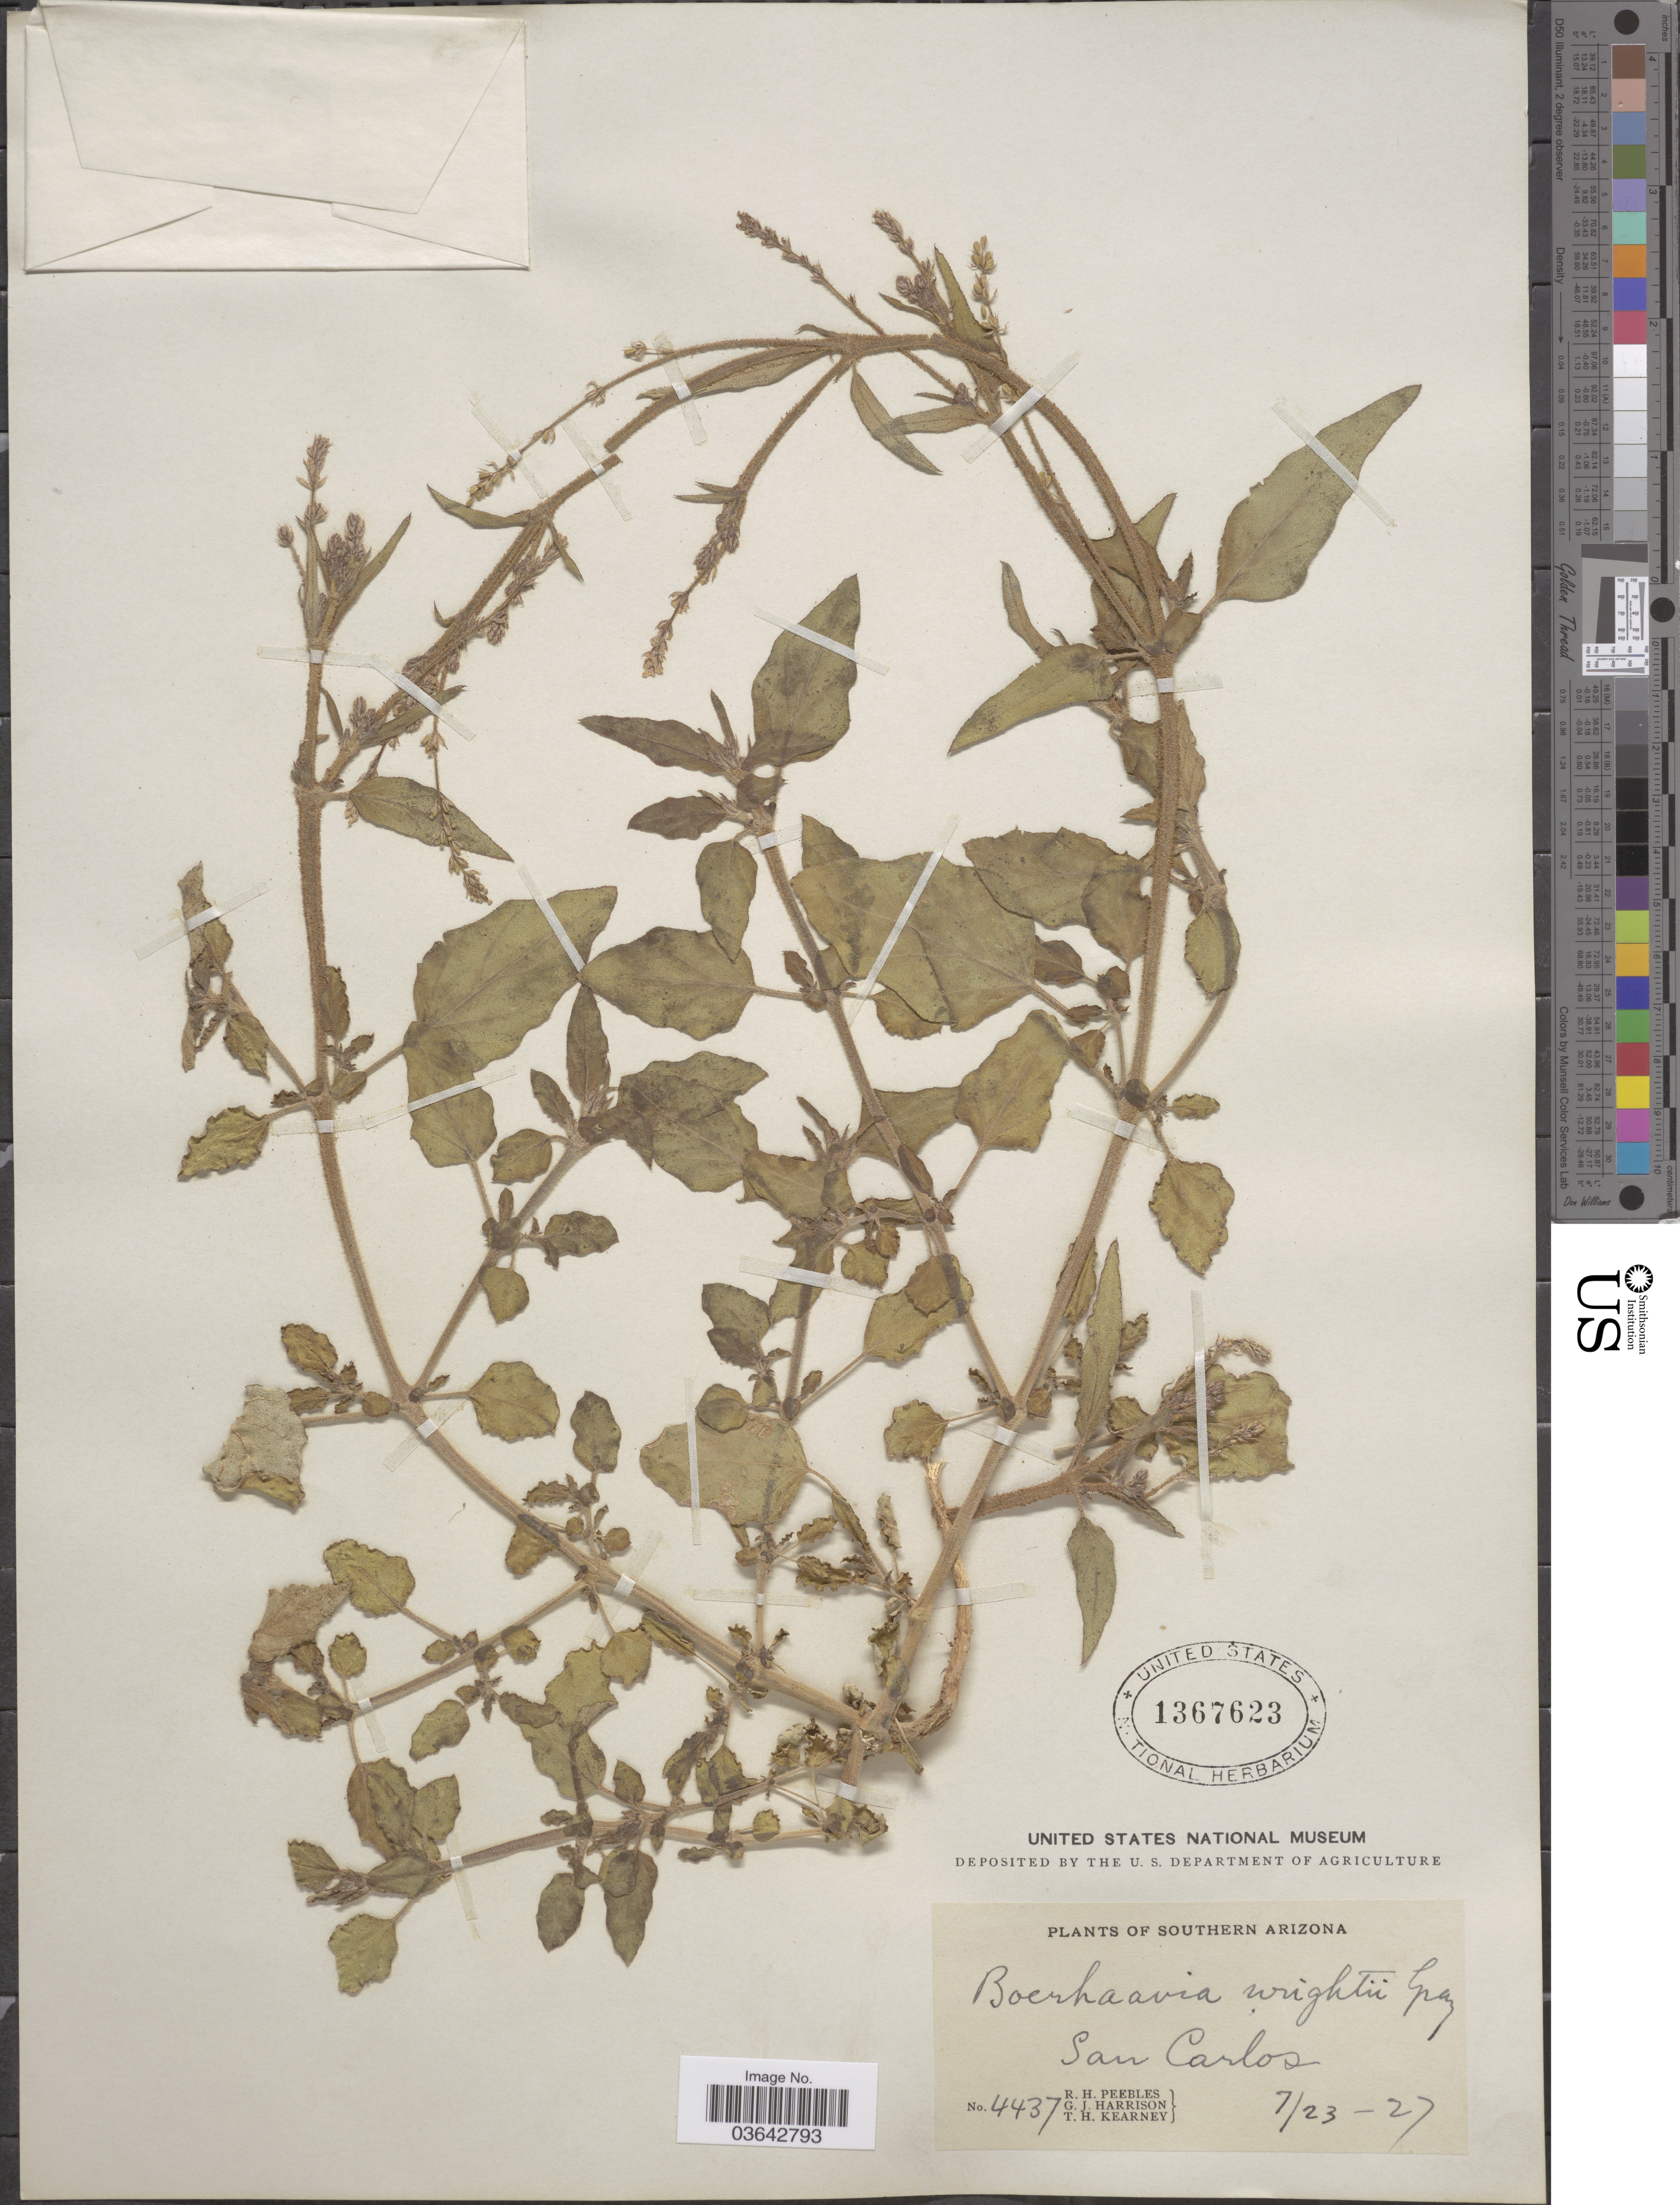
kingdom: Plantae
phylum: Tracheophyta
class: Magnoliopsida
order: Caryophyllales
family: Nyctaginaceae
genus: Boerhavia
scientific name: Boerhavia wrightii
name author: A. Gray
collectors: R. H. Peebles, G. J. Harrison & T. H. Kearney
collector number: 4437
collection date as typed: Transcribed d/m/y: 23/7/27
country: United States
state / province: Arizona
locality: Southern Arizona. San Carlos.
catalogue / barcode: US 1367623